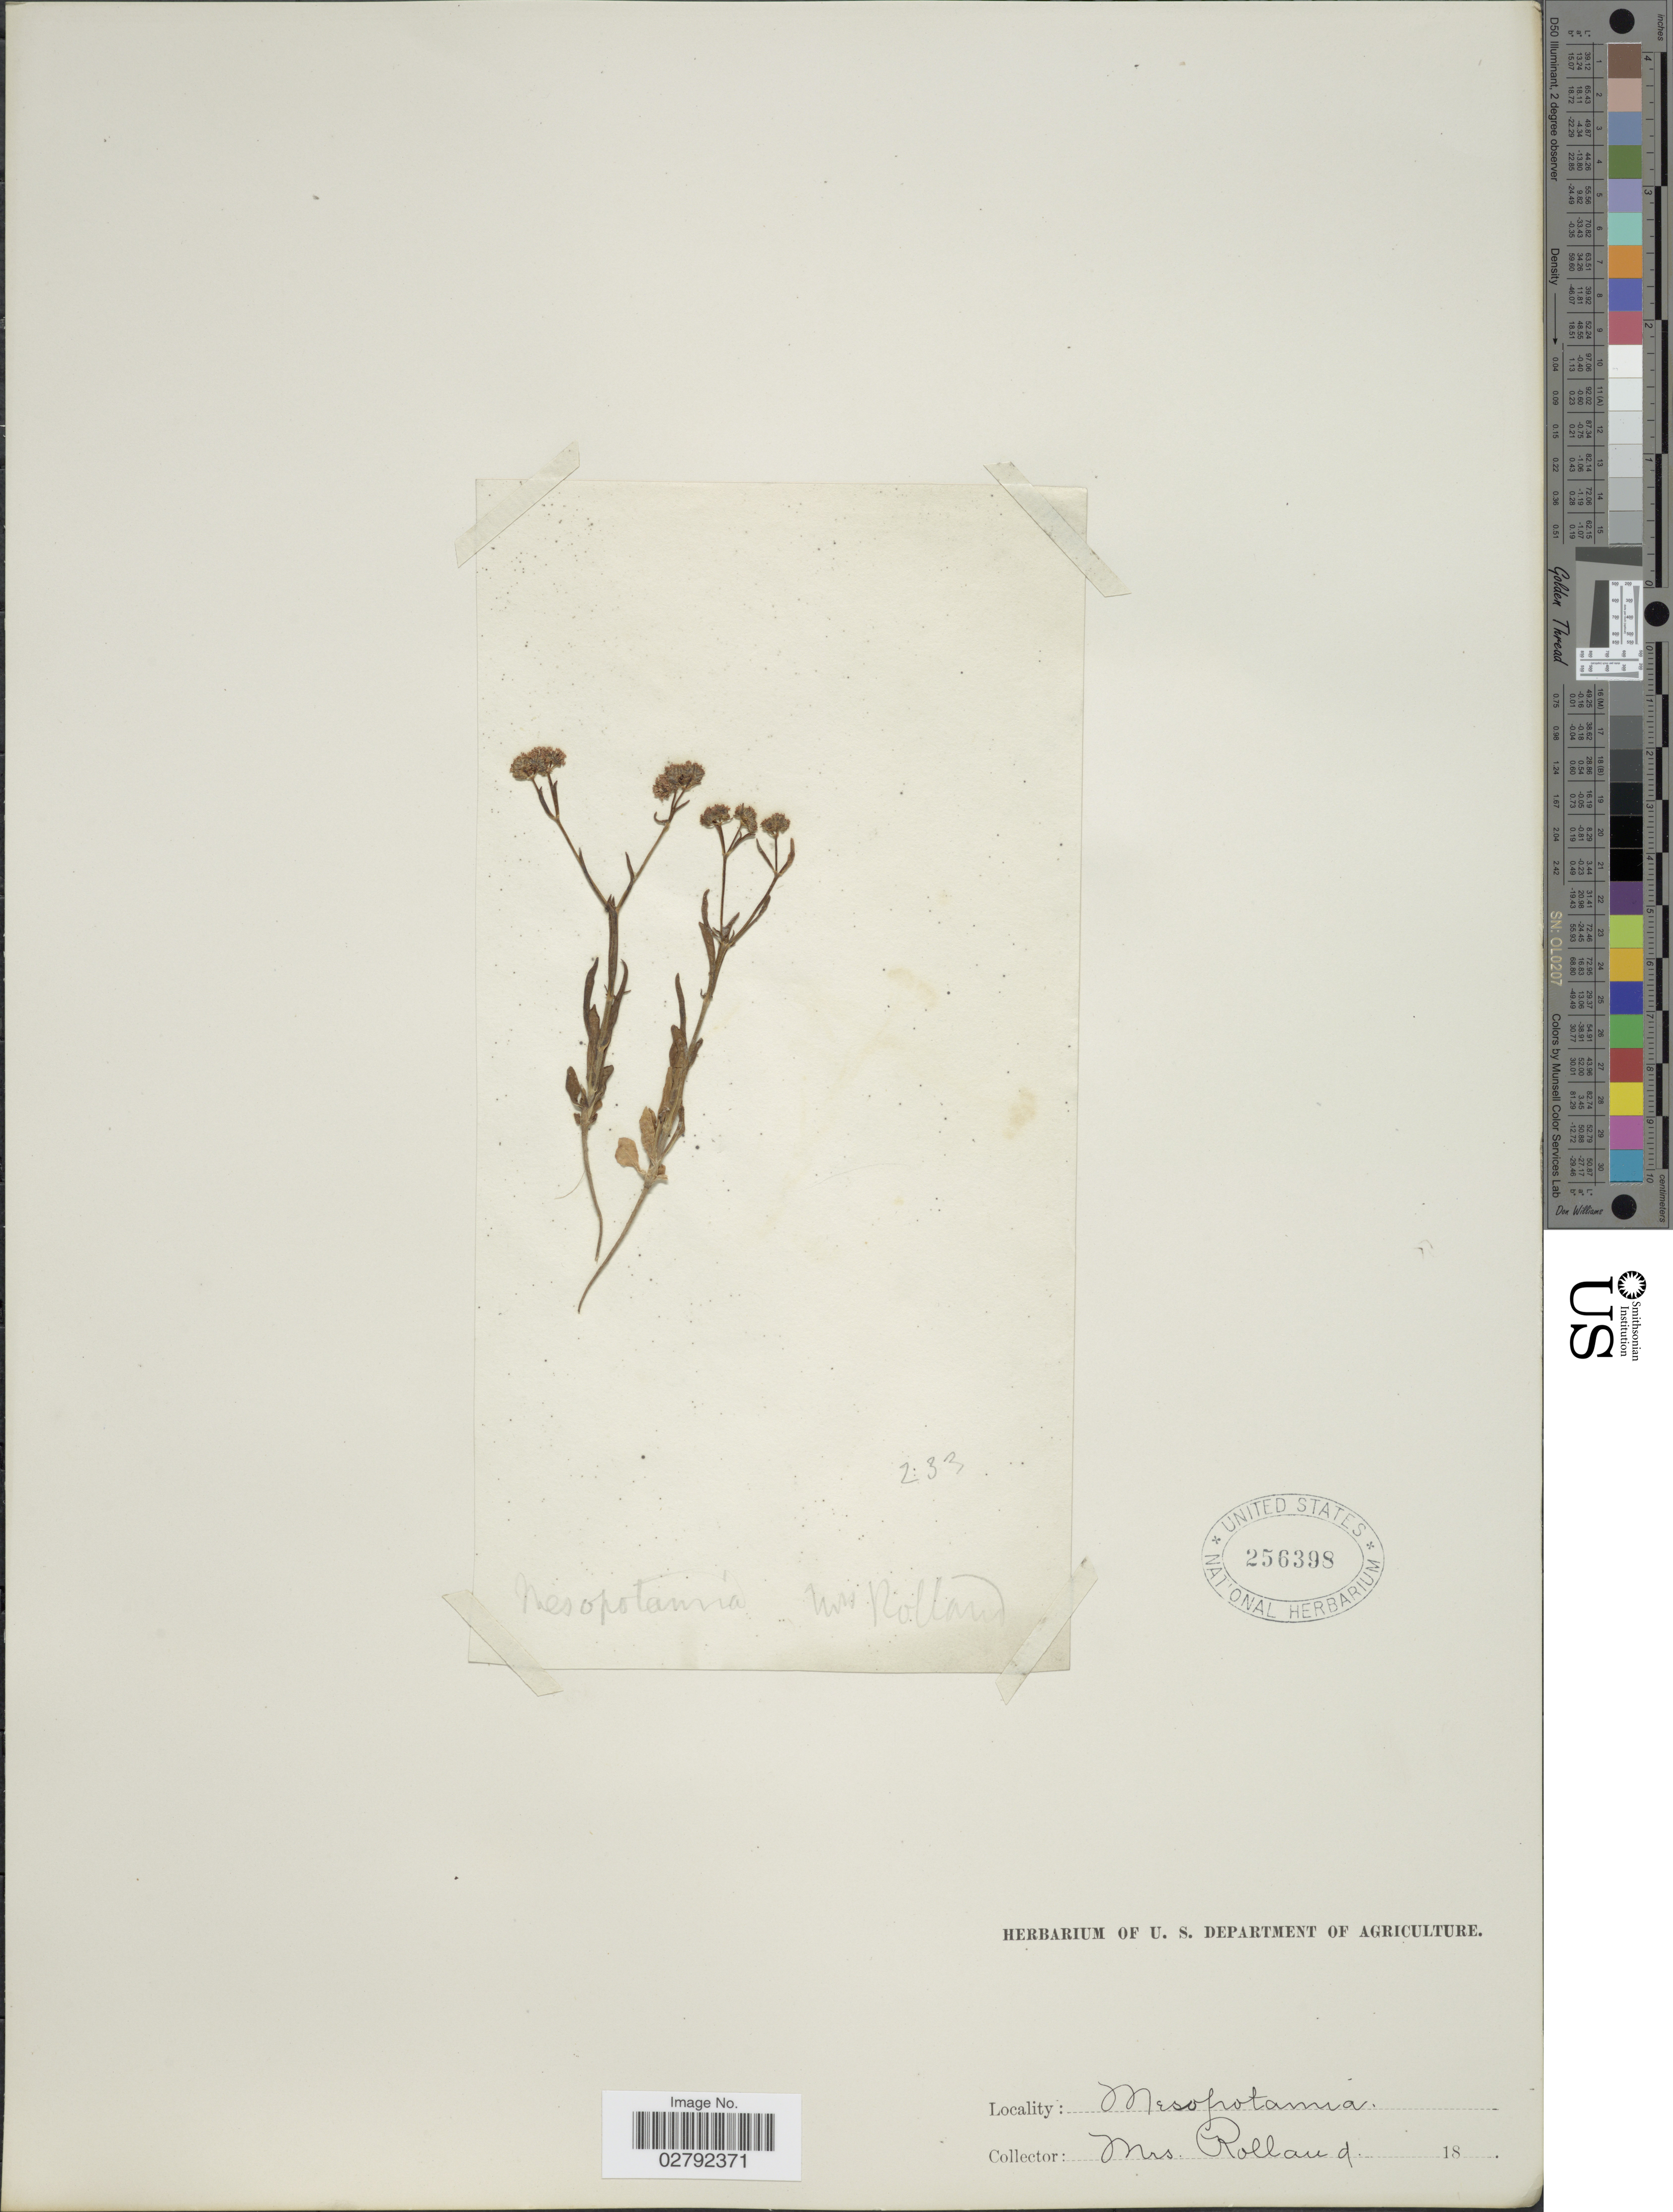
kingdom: Plantae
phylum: Tracheophyta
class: Magnoliopsida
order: Dipsacales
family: Caprifoliaceae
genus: Valerianella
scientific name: Valerianella sp.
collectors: -. Rolland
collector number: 233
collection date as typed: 18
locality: Mesopotamia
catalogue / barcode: US 256398